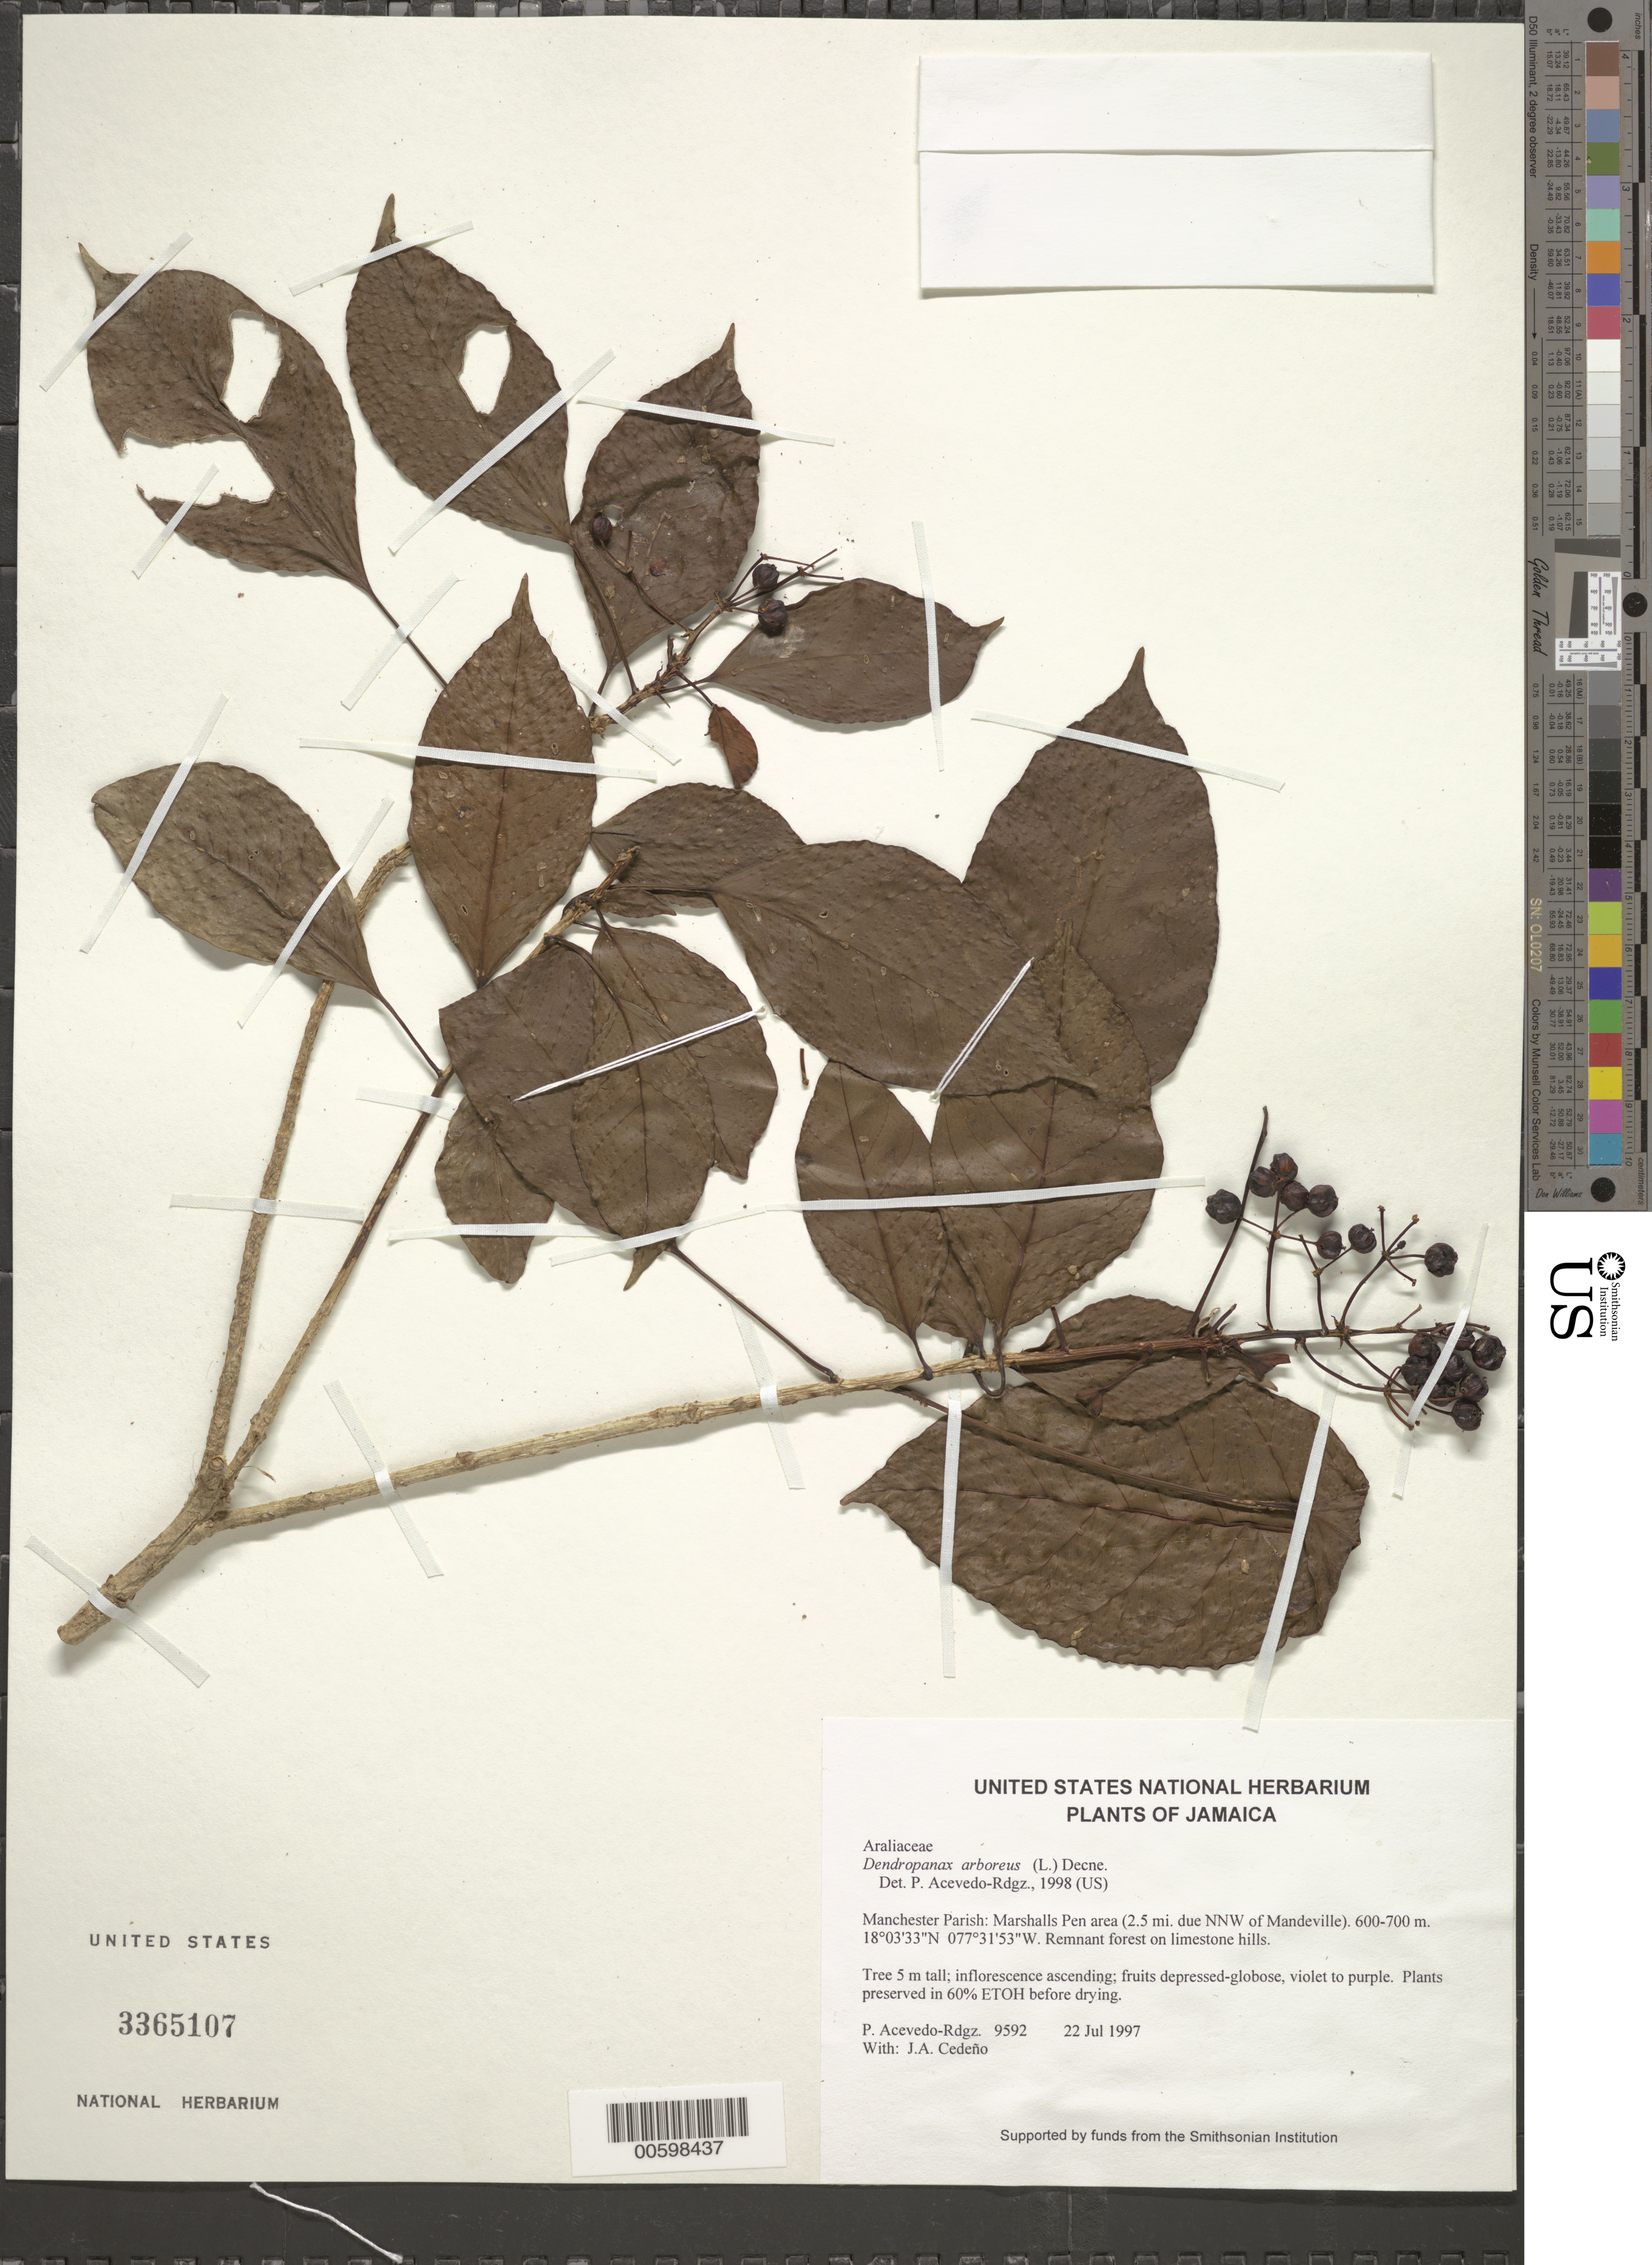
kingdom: Plantae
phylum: Tracheophyta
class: Magnoliopsida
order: Apiales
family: Araliaceae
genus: Dendropanax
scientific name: Dendropanax arboreus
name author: (L.) Decne. & Planch.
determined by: Acevedo-Rodríguez, P., (BOT), Smithsonian Institution - National Museum of Natural History (UNITED STATES)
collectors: P. Acevedo-Rodr. & J. A. Cedeño M.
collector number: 9592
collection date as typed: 22 Jul 1997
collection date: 1997-07-22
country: Jamaica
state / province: Manchester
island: Jamaica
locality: Manchester Parish: Marshalls Pen area (2.5 mi. due NNW of Mandeville).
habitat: Remnant forest on limestone hills.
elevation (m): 600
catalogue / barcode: US 3365107